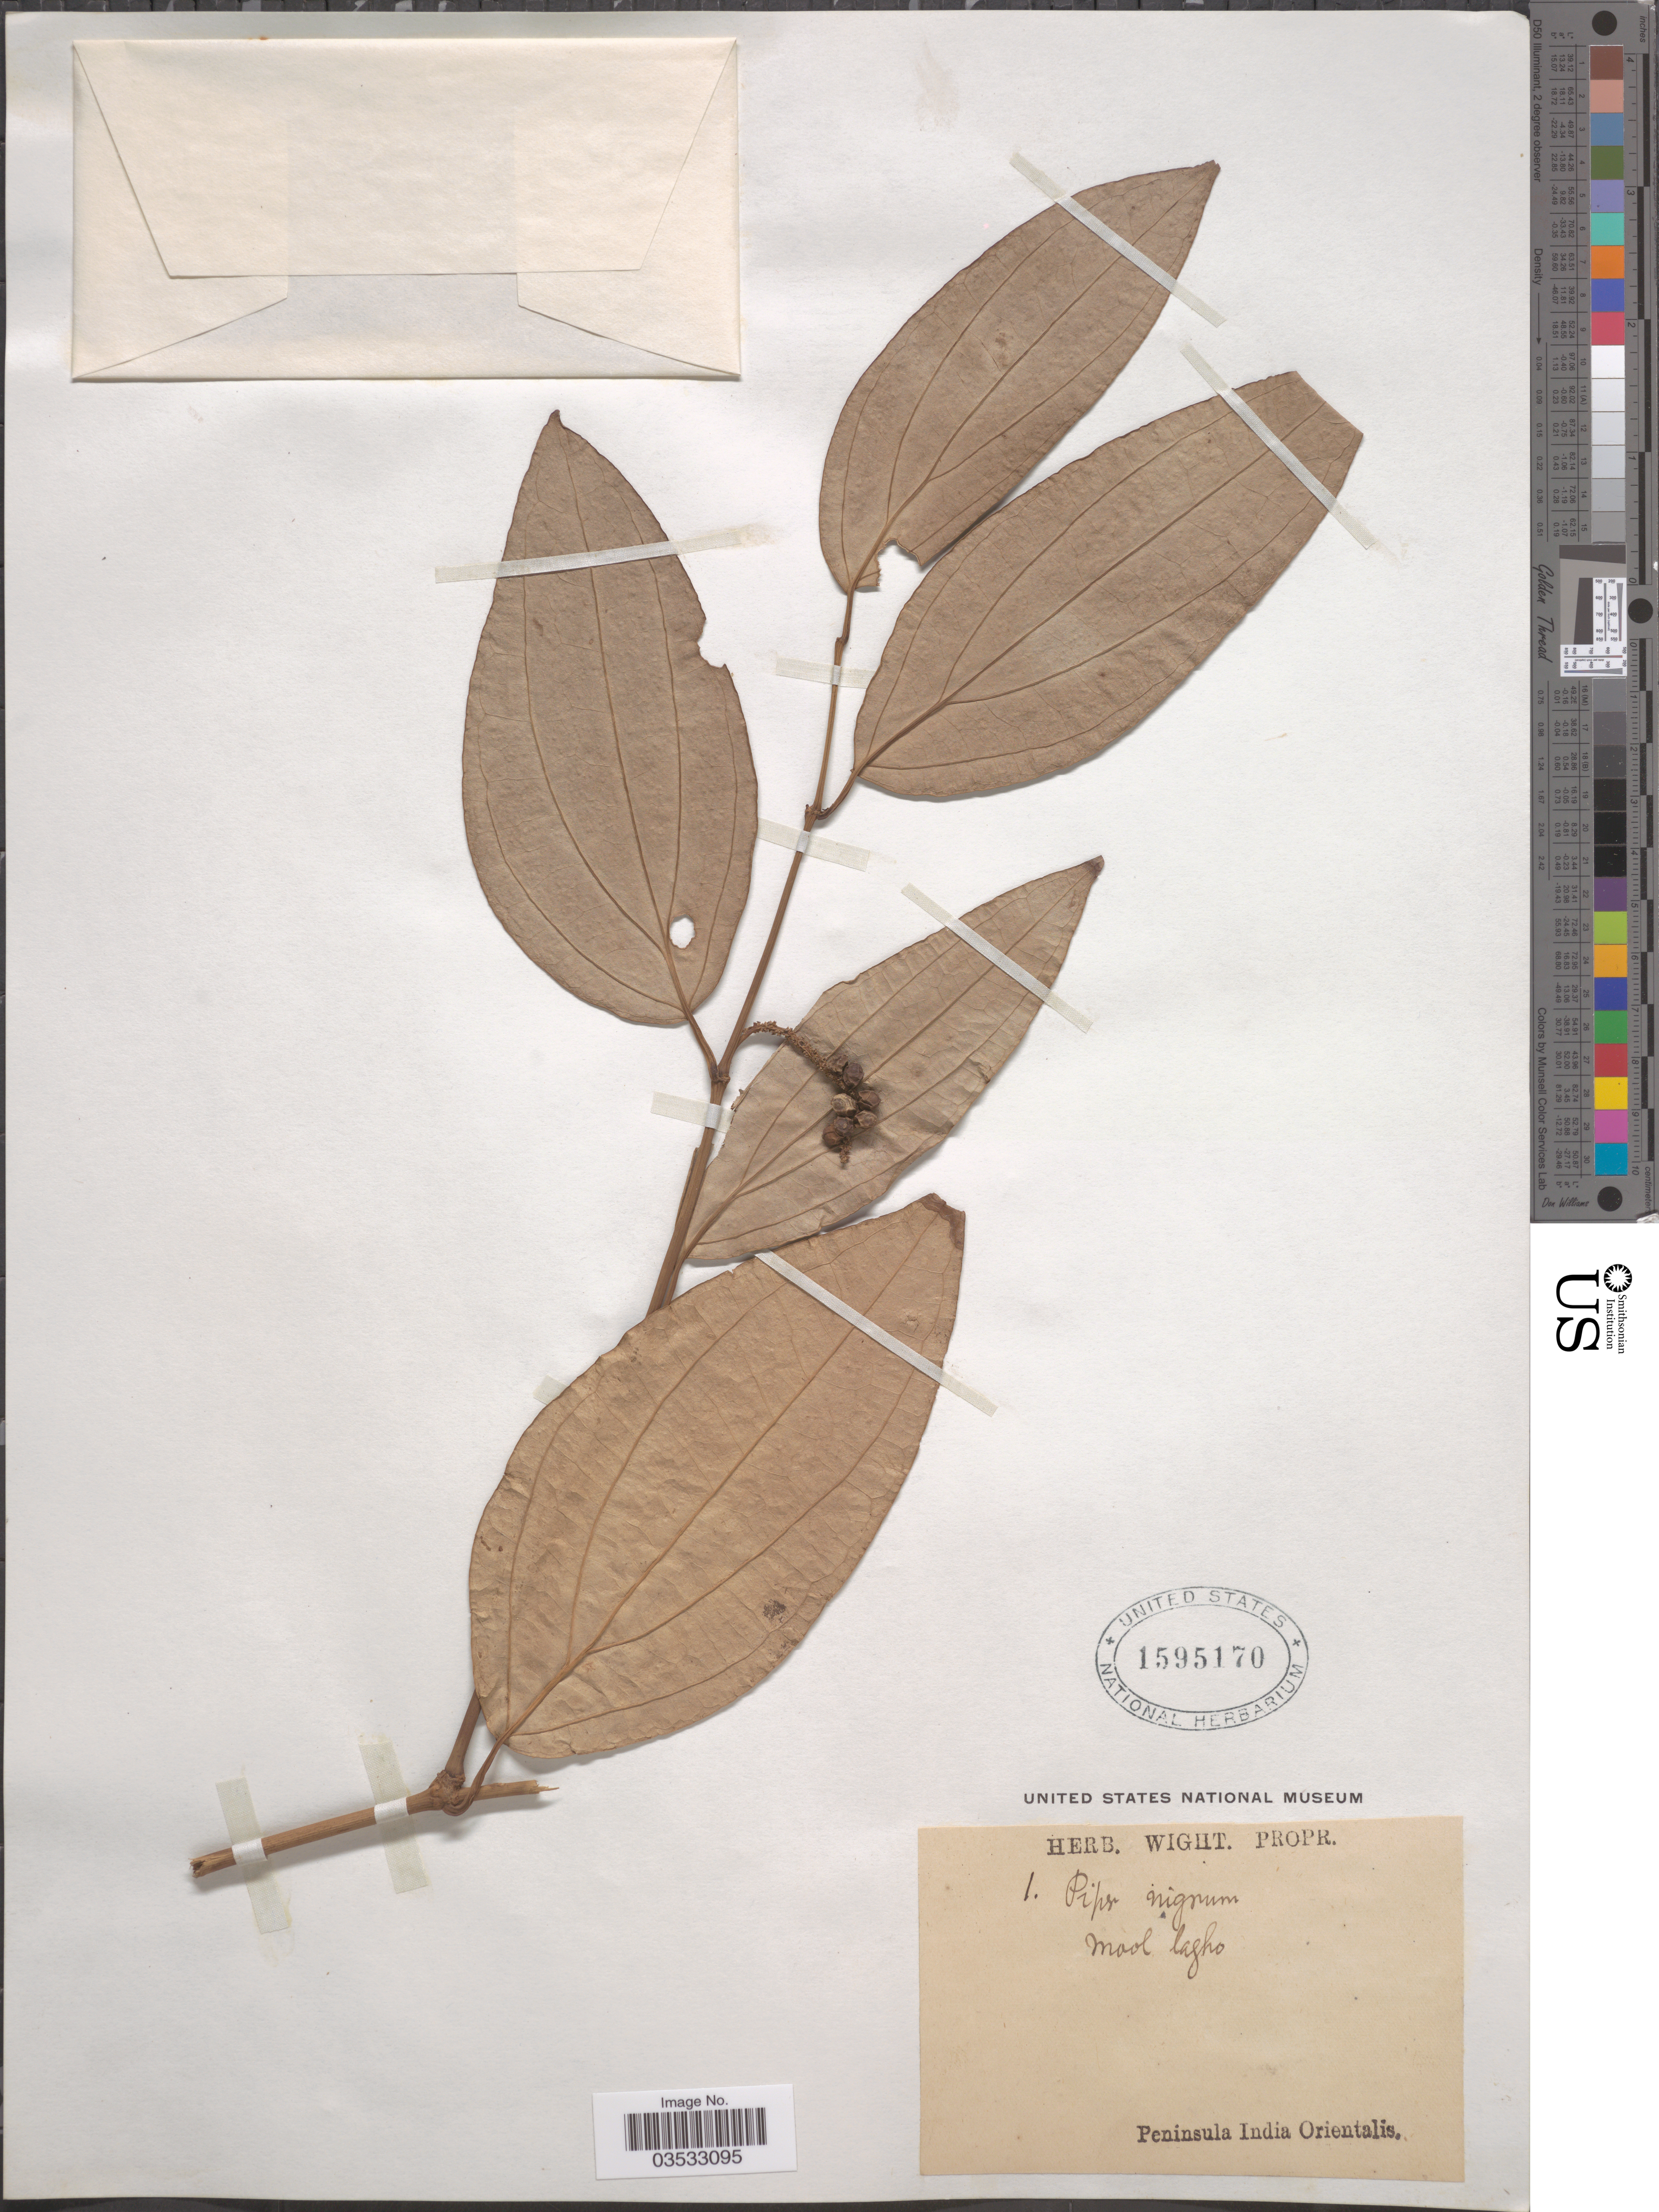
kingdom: Plantae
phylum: Tracheophyta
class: Magnoliopsida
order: Piperales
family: Piperaceae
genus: Piper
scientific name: Piper nigrum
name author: L.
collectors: ex Herb. Wight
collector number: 1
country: India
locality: Peninsula India Orientalis.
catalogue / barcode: US 1595170